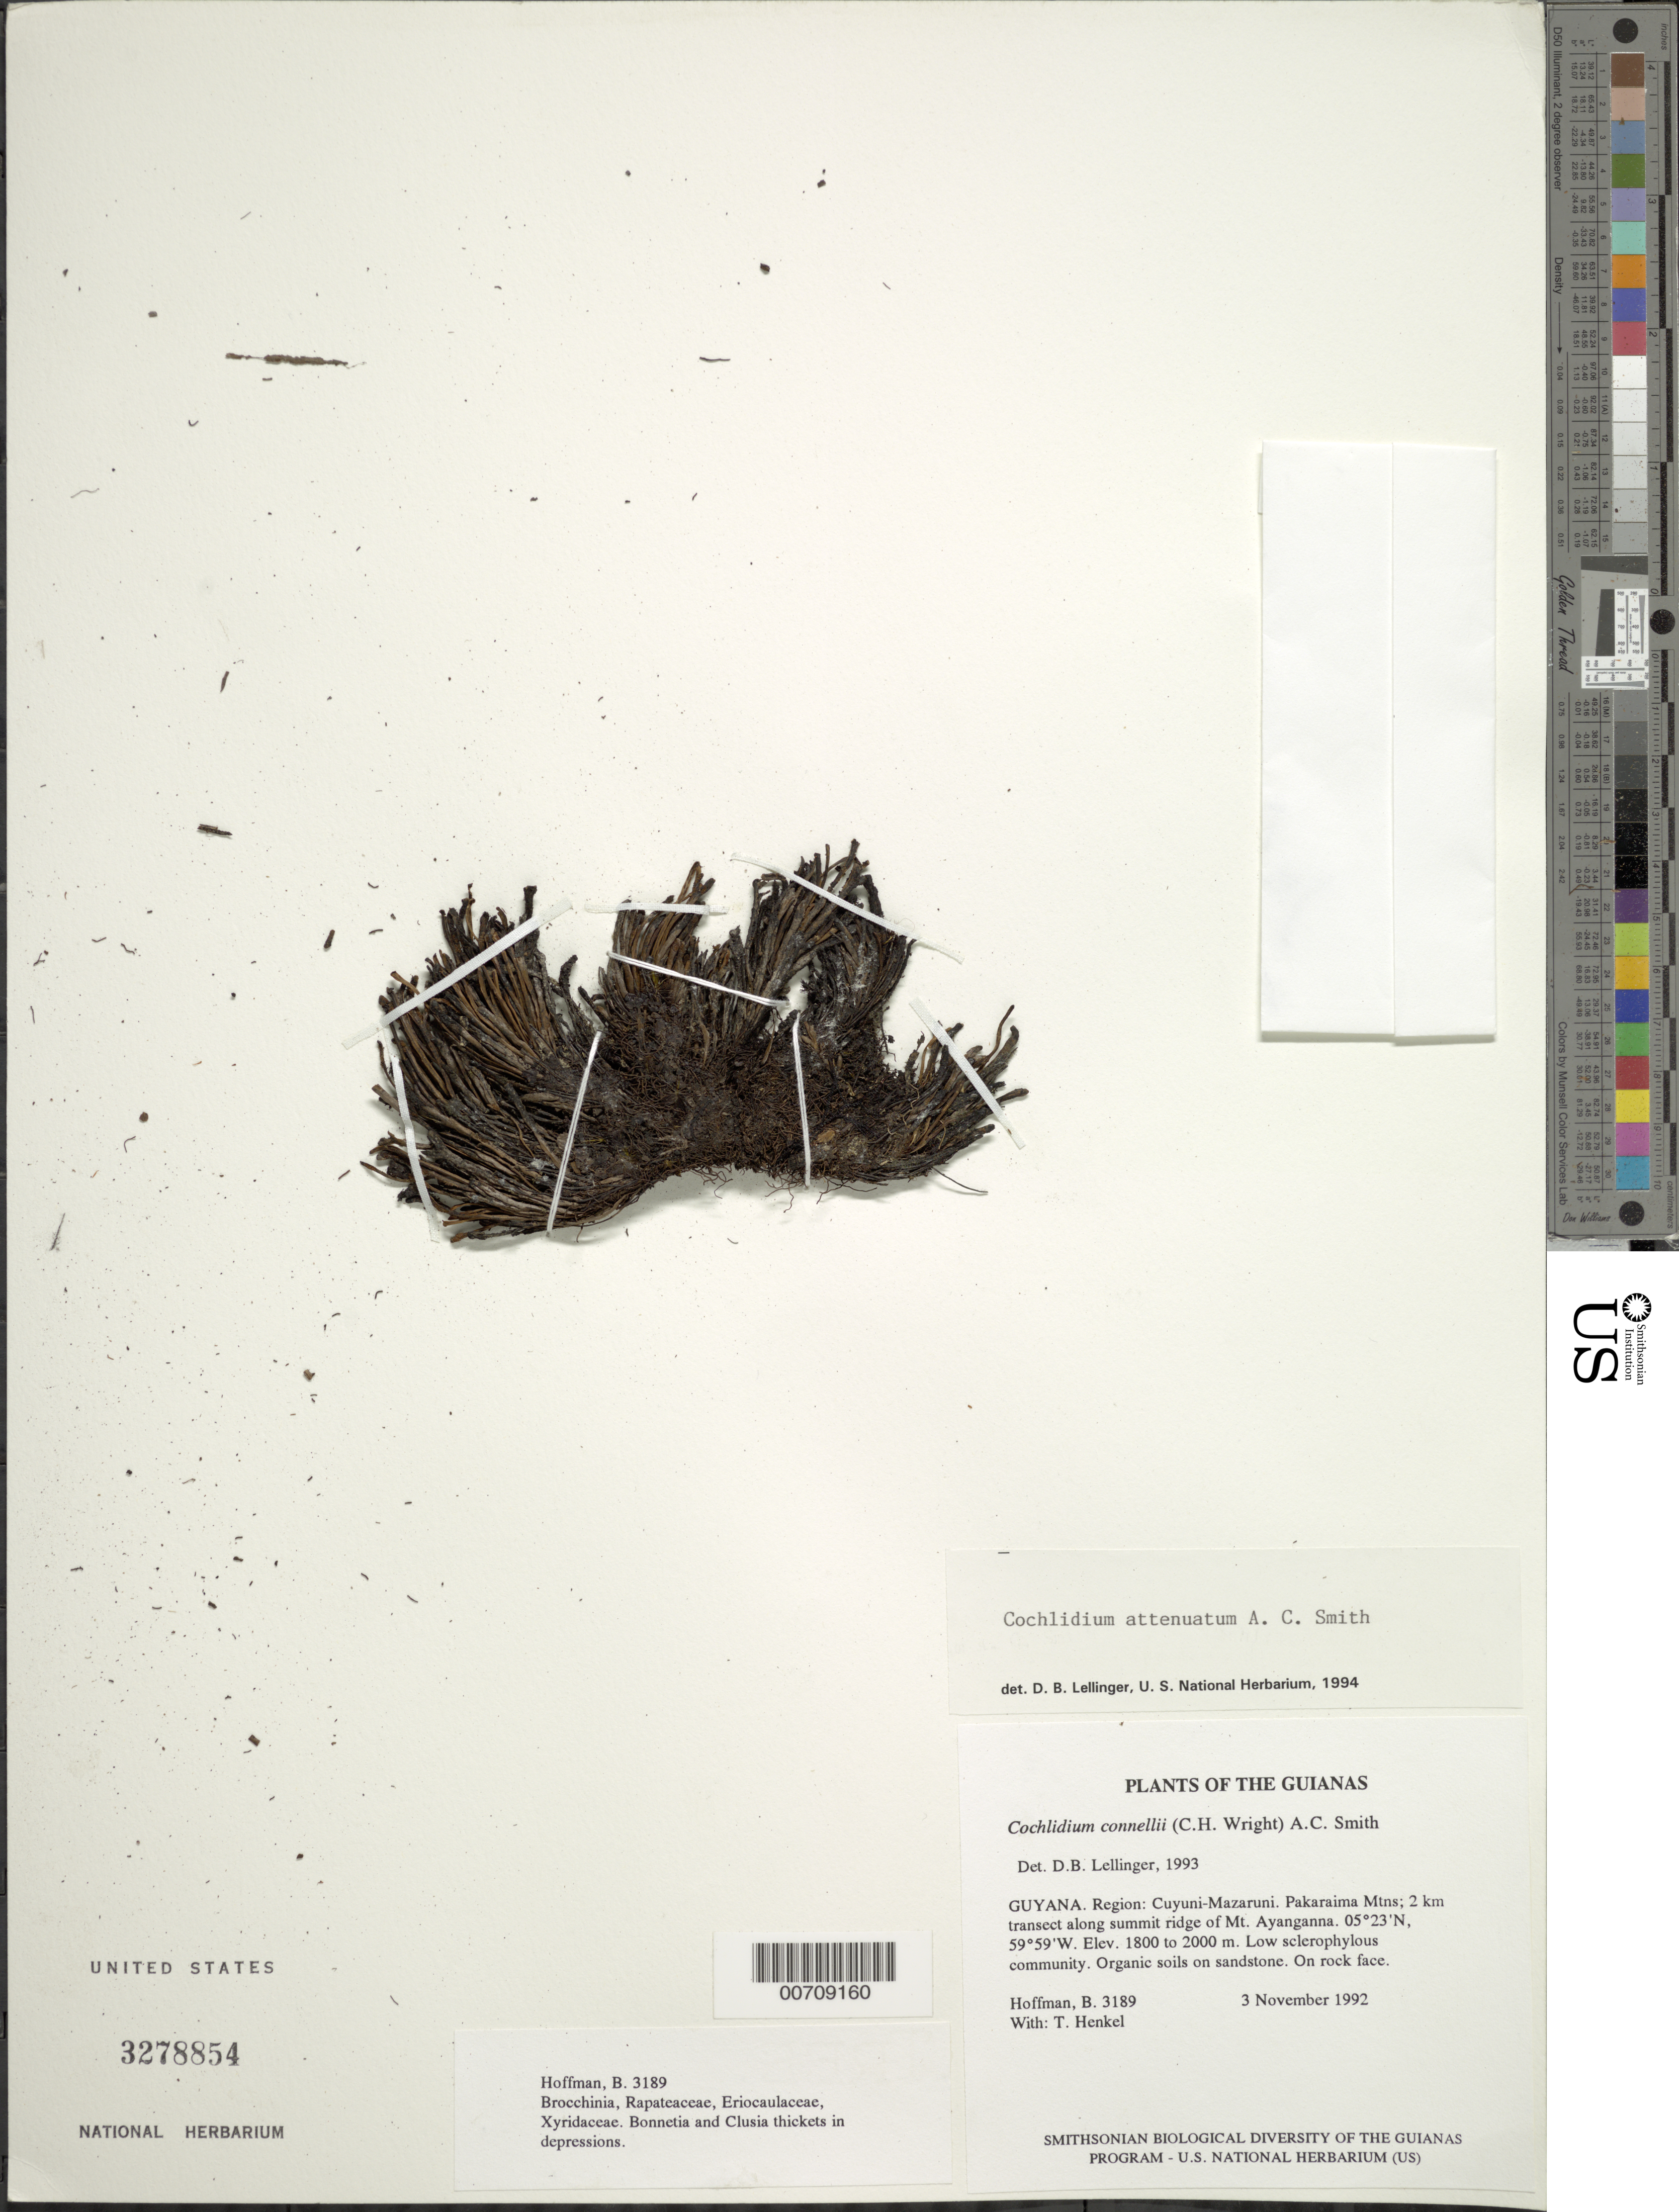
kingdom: Plantae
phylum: Tracheophyta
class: Polypodiopsida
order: Polypodiales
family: Polypodiaceae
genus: Cochlidium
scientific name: Cochlidium connellii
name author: (Baker) A.C. Sm.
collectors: B. Hoffman & T. Henkel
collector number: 3189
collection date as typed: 3 November 1992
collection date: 1992-11-03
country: Guyana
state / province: Cuyuni-Mazaruni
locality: Pakaraima Mountains; 2 km transect along summit ridge of Mt. Ayanganna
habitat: Low sclerophylous community. Organic soils on sandstone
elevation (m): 1800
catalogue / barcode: US 3278854